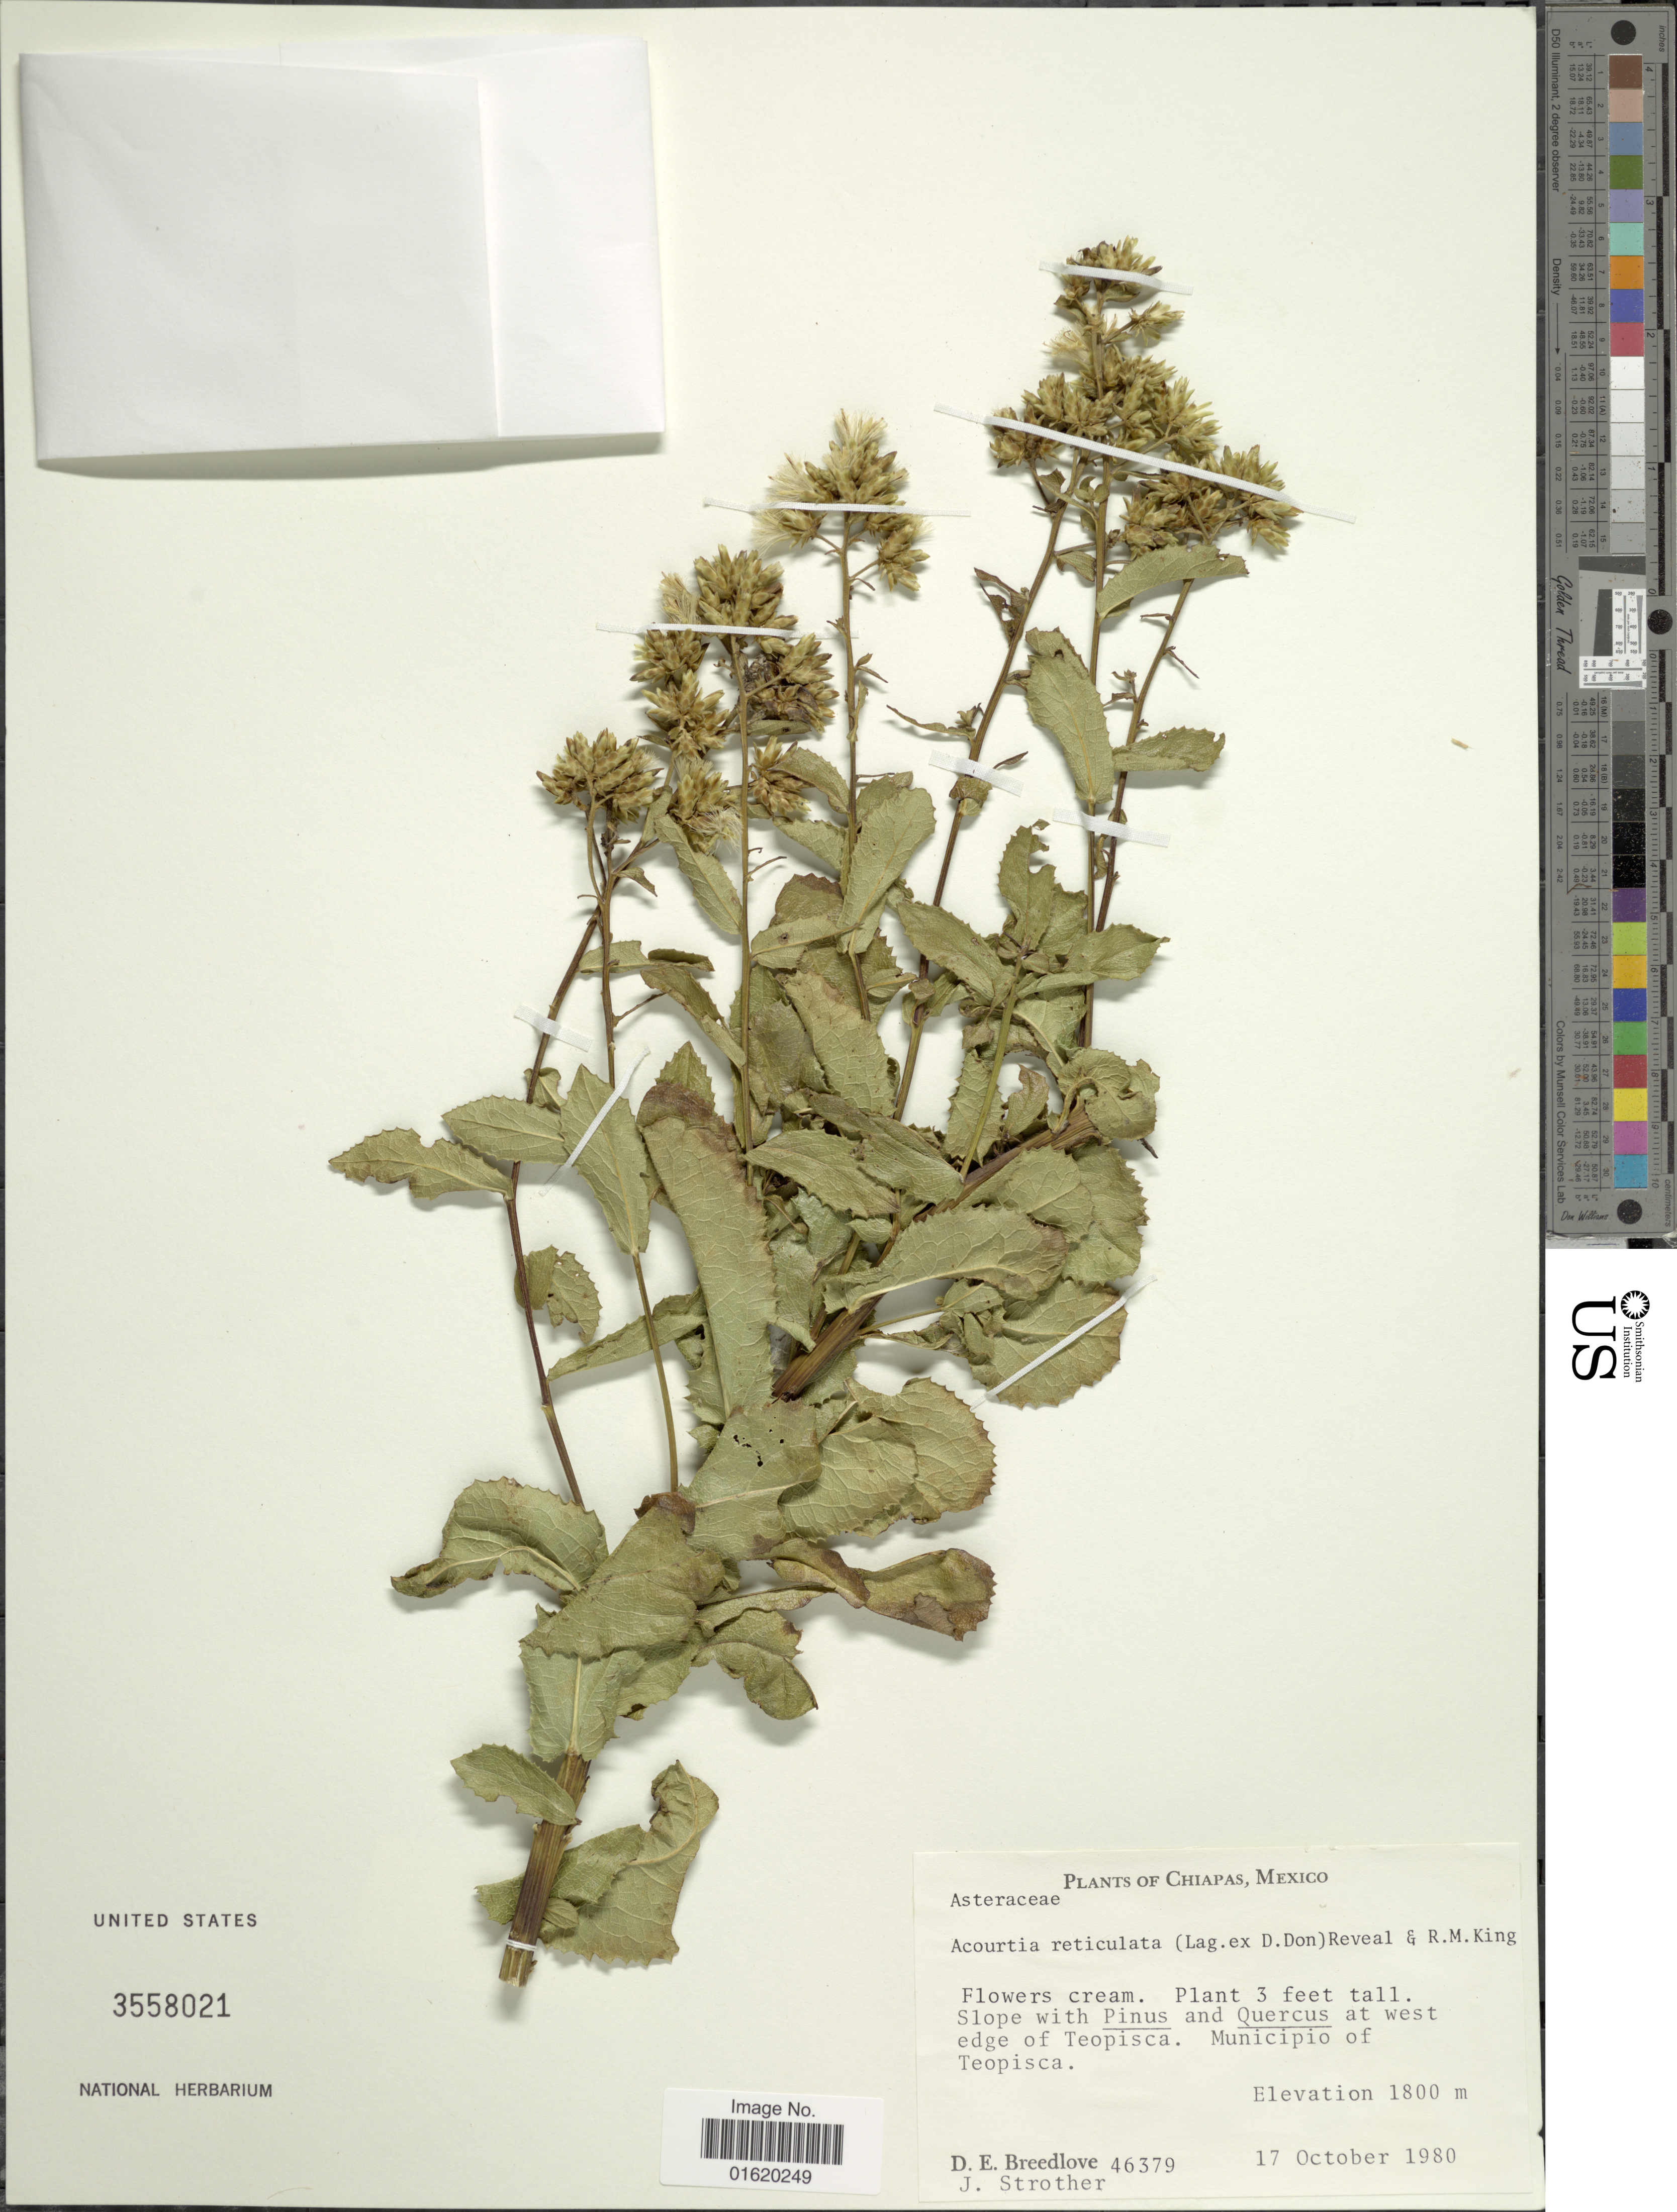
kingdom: Plantae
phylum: Tracheophyta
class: Magnoliopsida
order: Asterales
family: Asteraceae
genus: Acourtia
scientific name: Acourtia reticulata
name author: (Lag. ex D. Don) Reveal & R.M. King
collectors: D. E. Breedlove & J. Strother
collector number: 46379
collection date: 1980-10-17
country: Mexico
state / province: Chiapas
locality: At west edge of Teopisca, municipio of Teopisca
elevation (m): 1800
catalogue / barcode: US 3558021